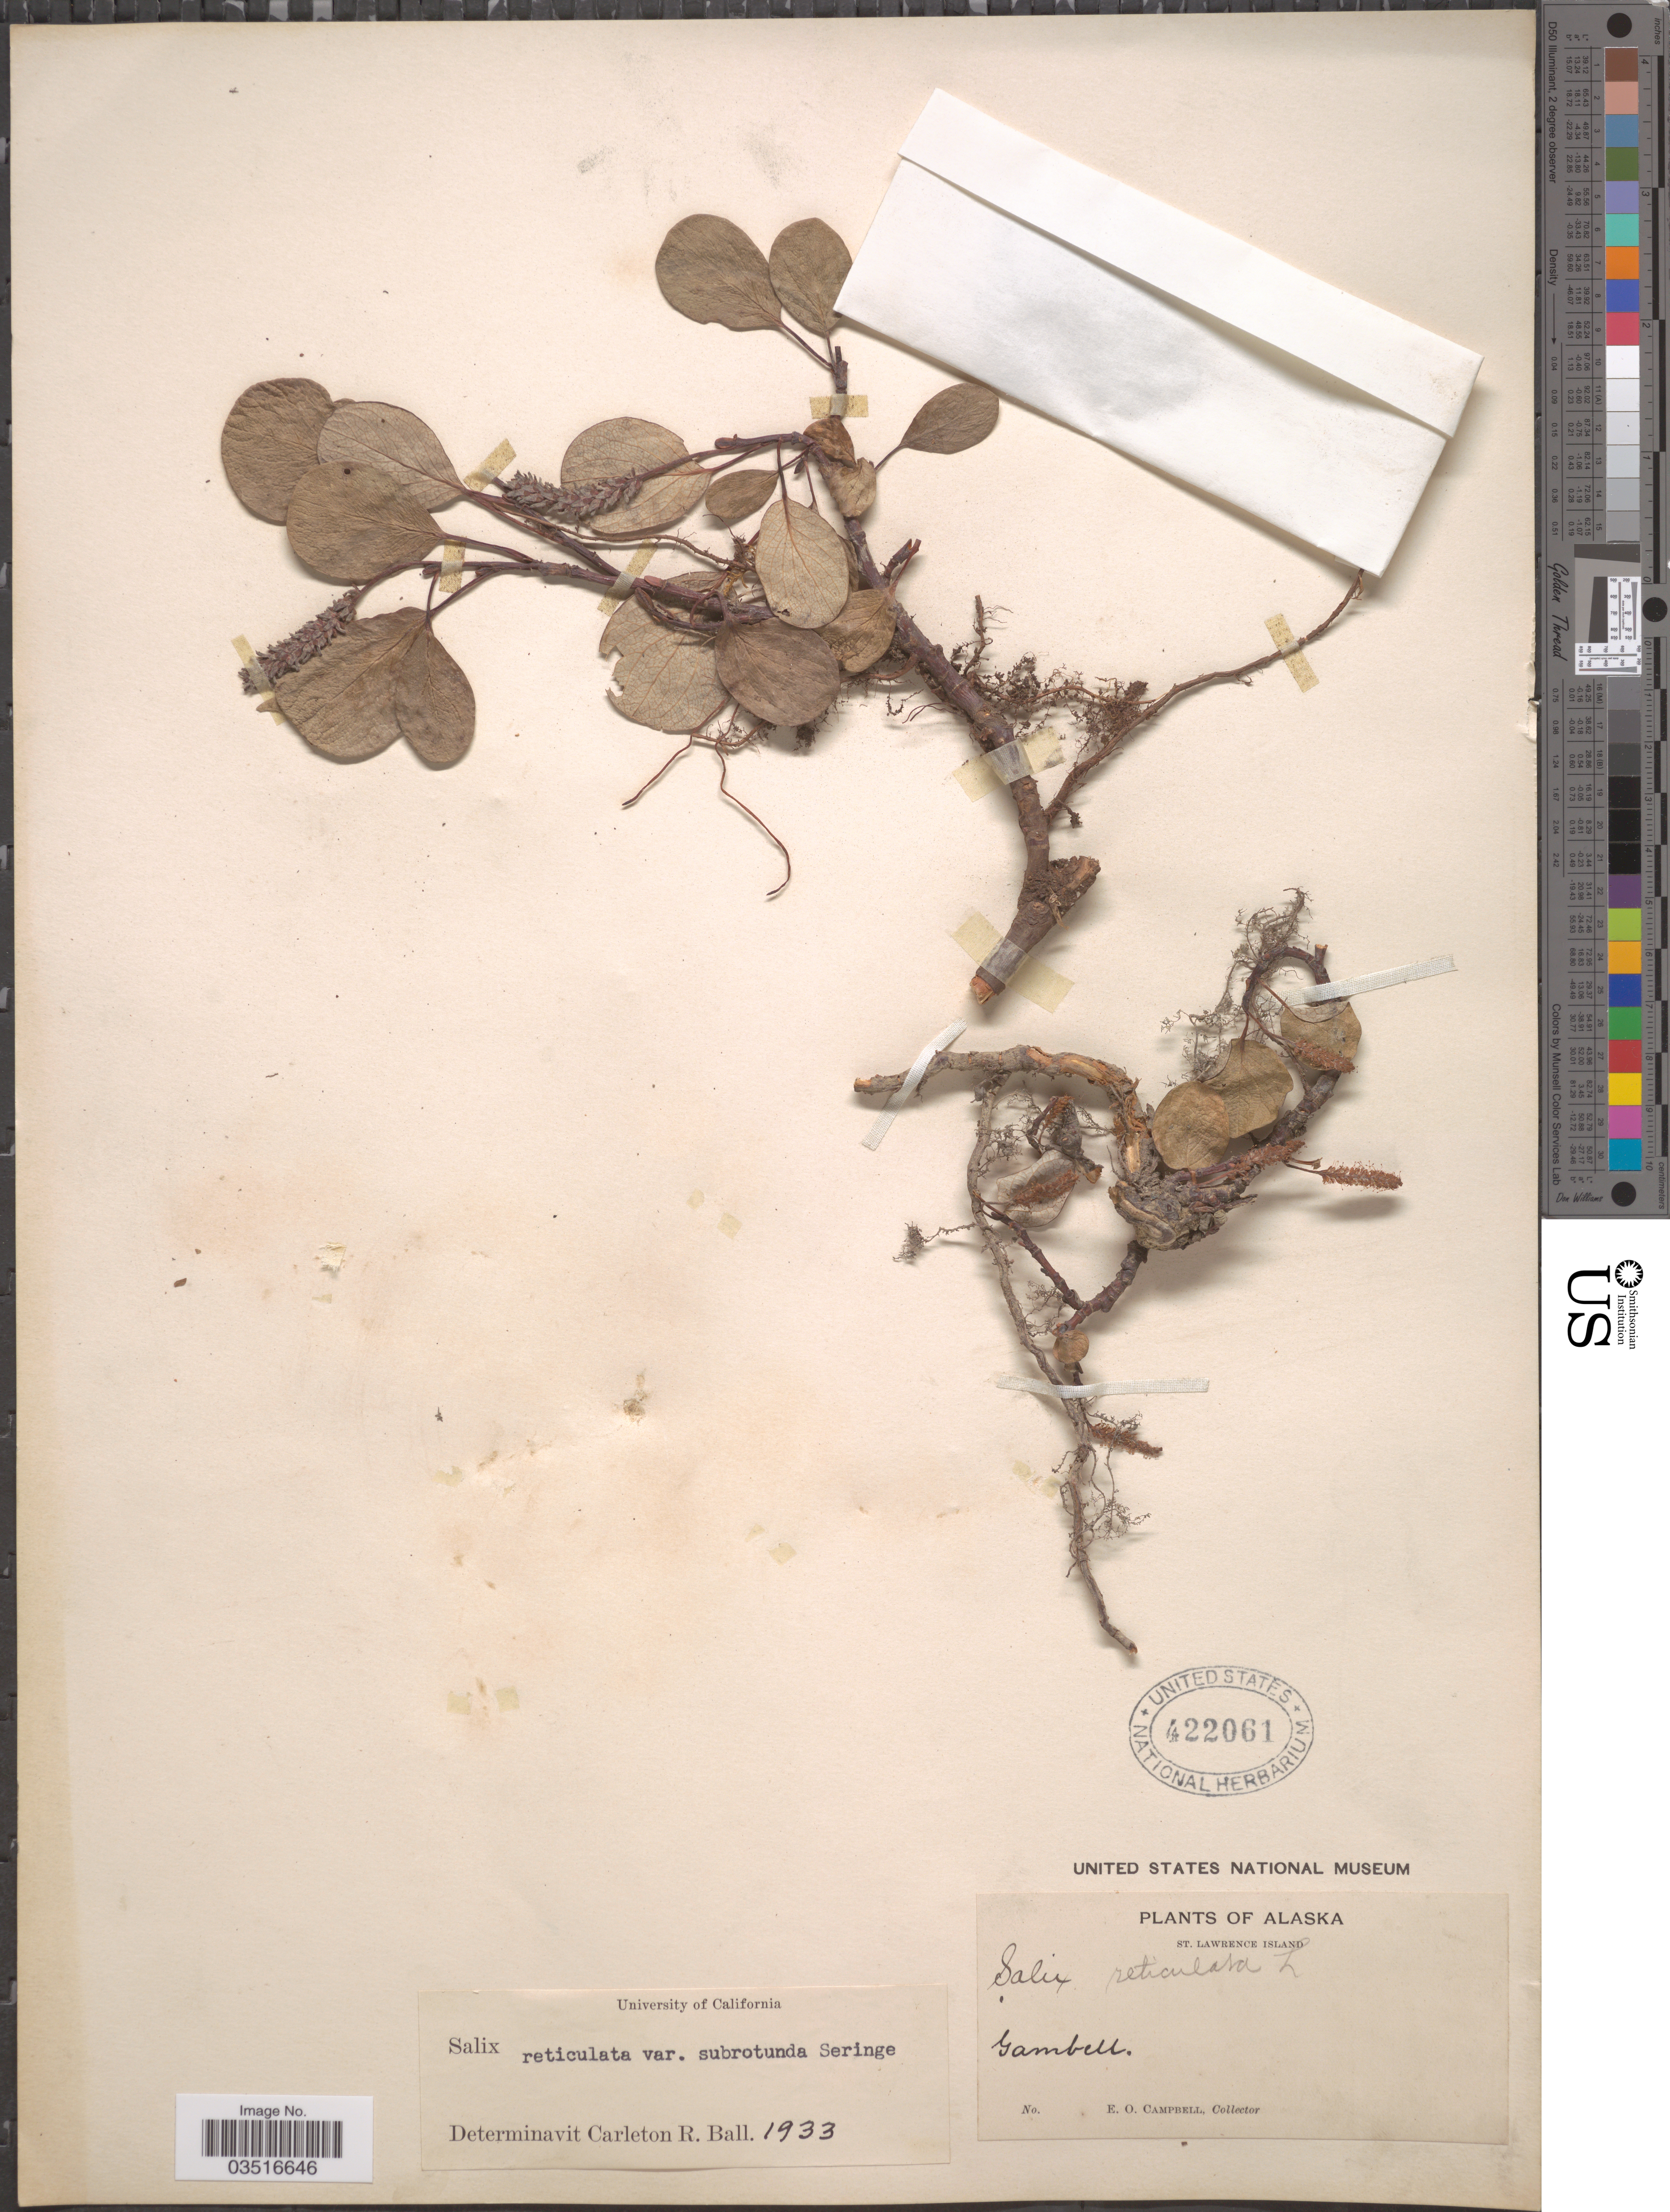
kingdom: Plantae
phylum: Tracheophyta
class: Magnoliopsida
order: Malpighiales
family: Salicaceae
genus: Salix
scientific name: Salix reticulata var. subrotunda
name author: Ser.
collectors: E. Campbell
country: United States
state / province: Alaska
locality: St. Lawrence Island. Gambell.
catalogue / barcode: US 422061